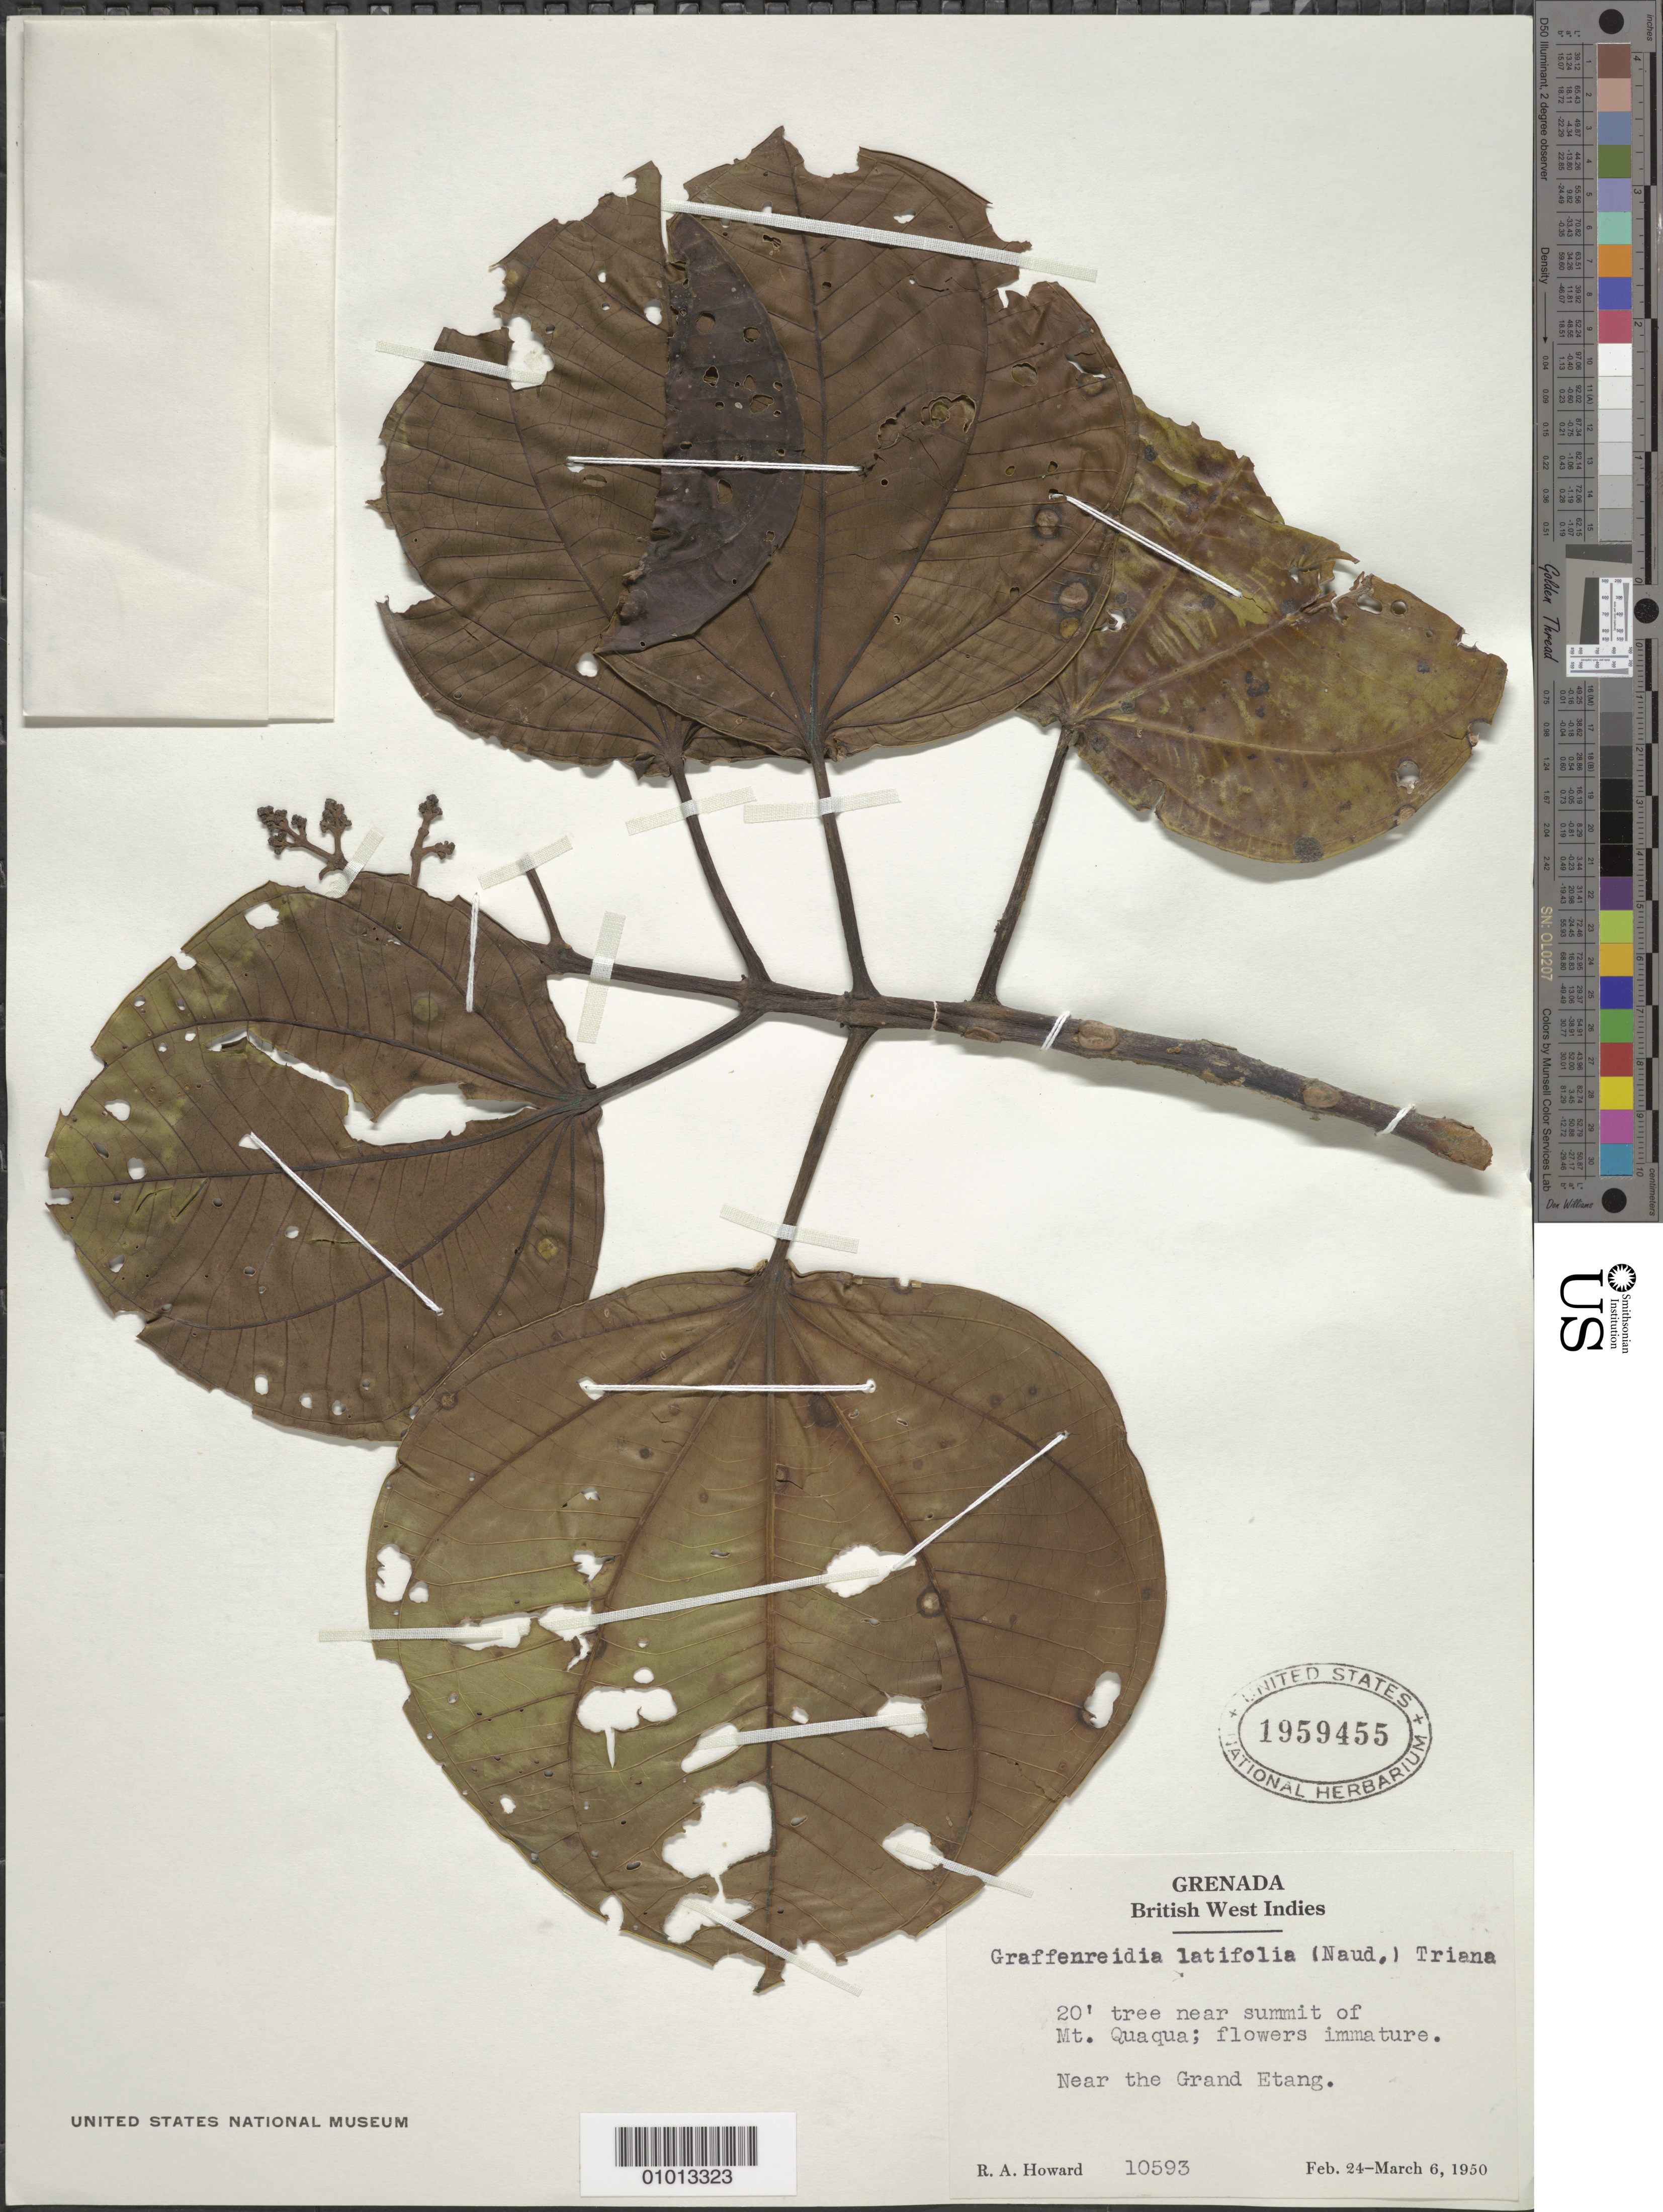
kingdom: Plantae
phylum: Tracheophyta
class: Magnoliopsida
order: Myrtales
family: Melastomataceae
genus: Graffenrieda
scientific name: Graffenrieda latifolia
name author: (Naudin) Triana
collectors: R. A. Howard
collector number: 10593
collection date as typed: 24 Feb 1950 to 06 Mar 1950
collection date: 1950-02-24/1950-03-06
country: Grenada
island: Grenada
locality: Near summit of Mt. Quaqua; near the Grand Etang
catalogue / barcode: US 1959455